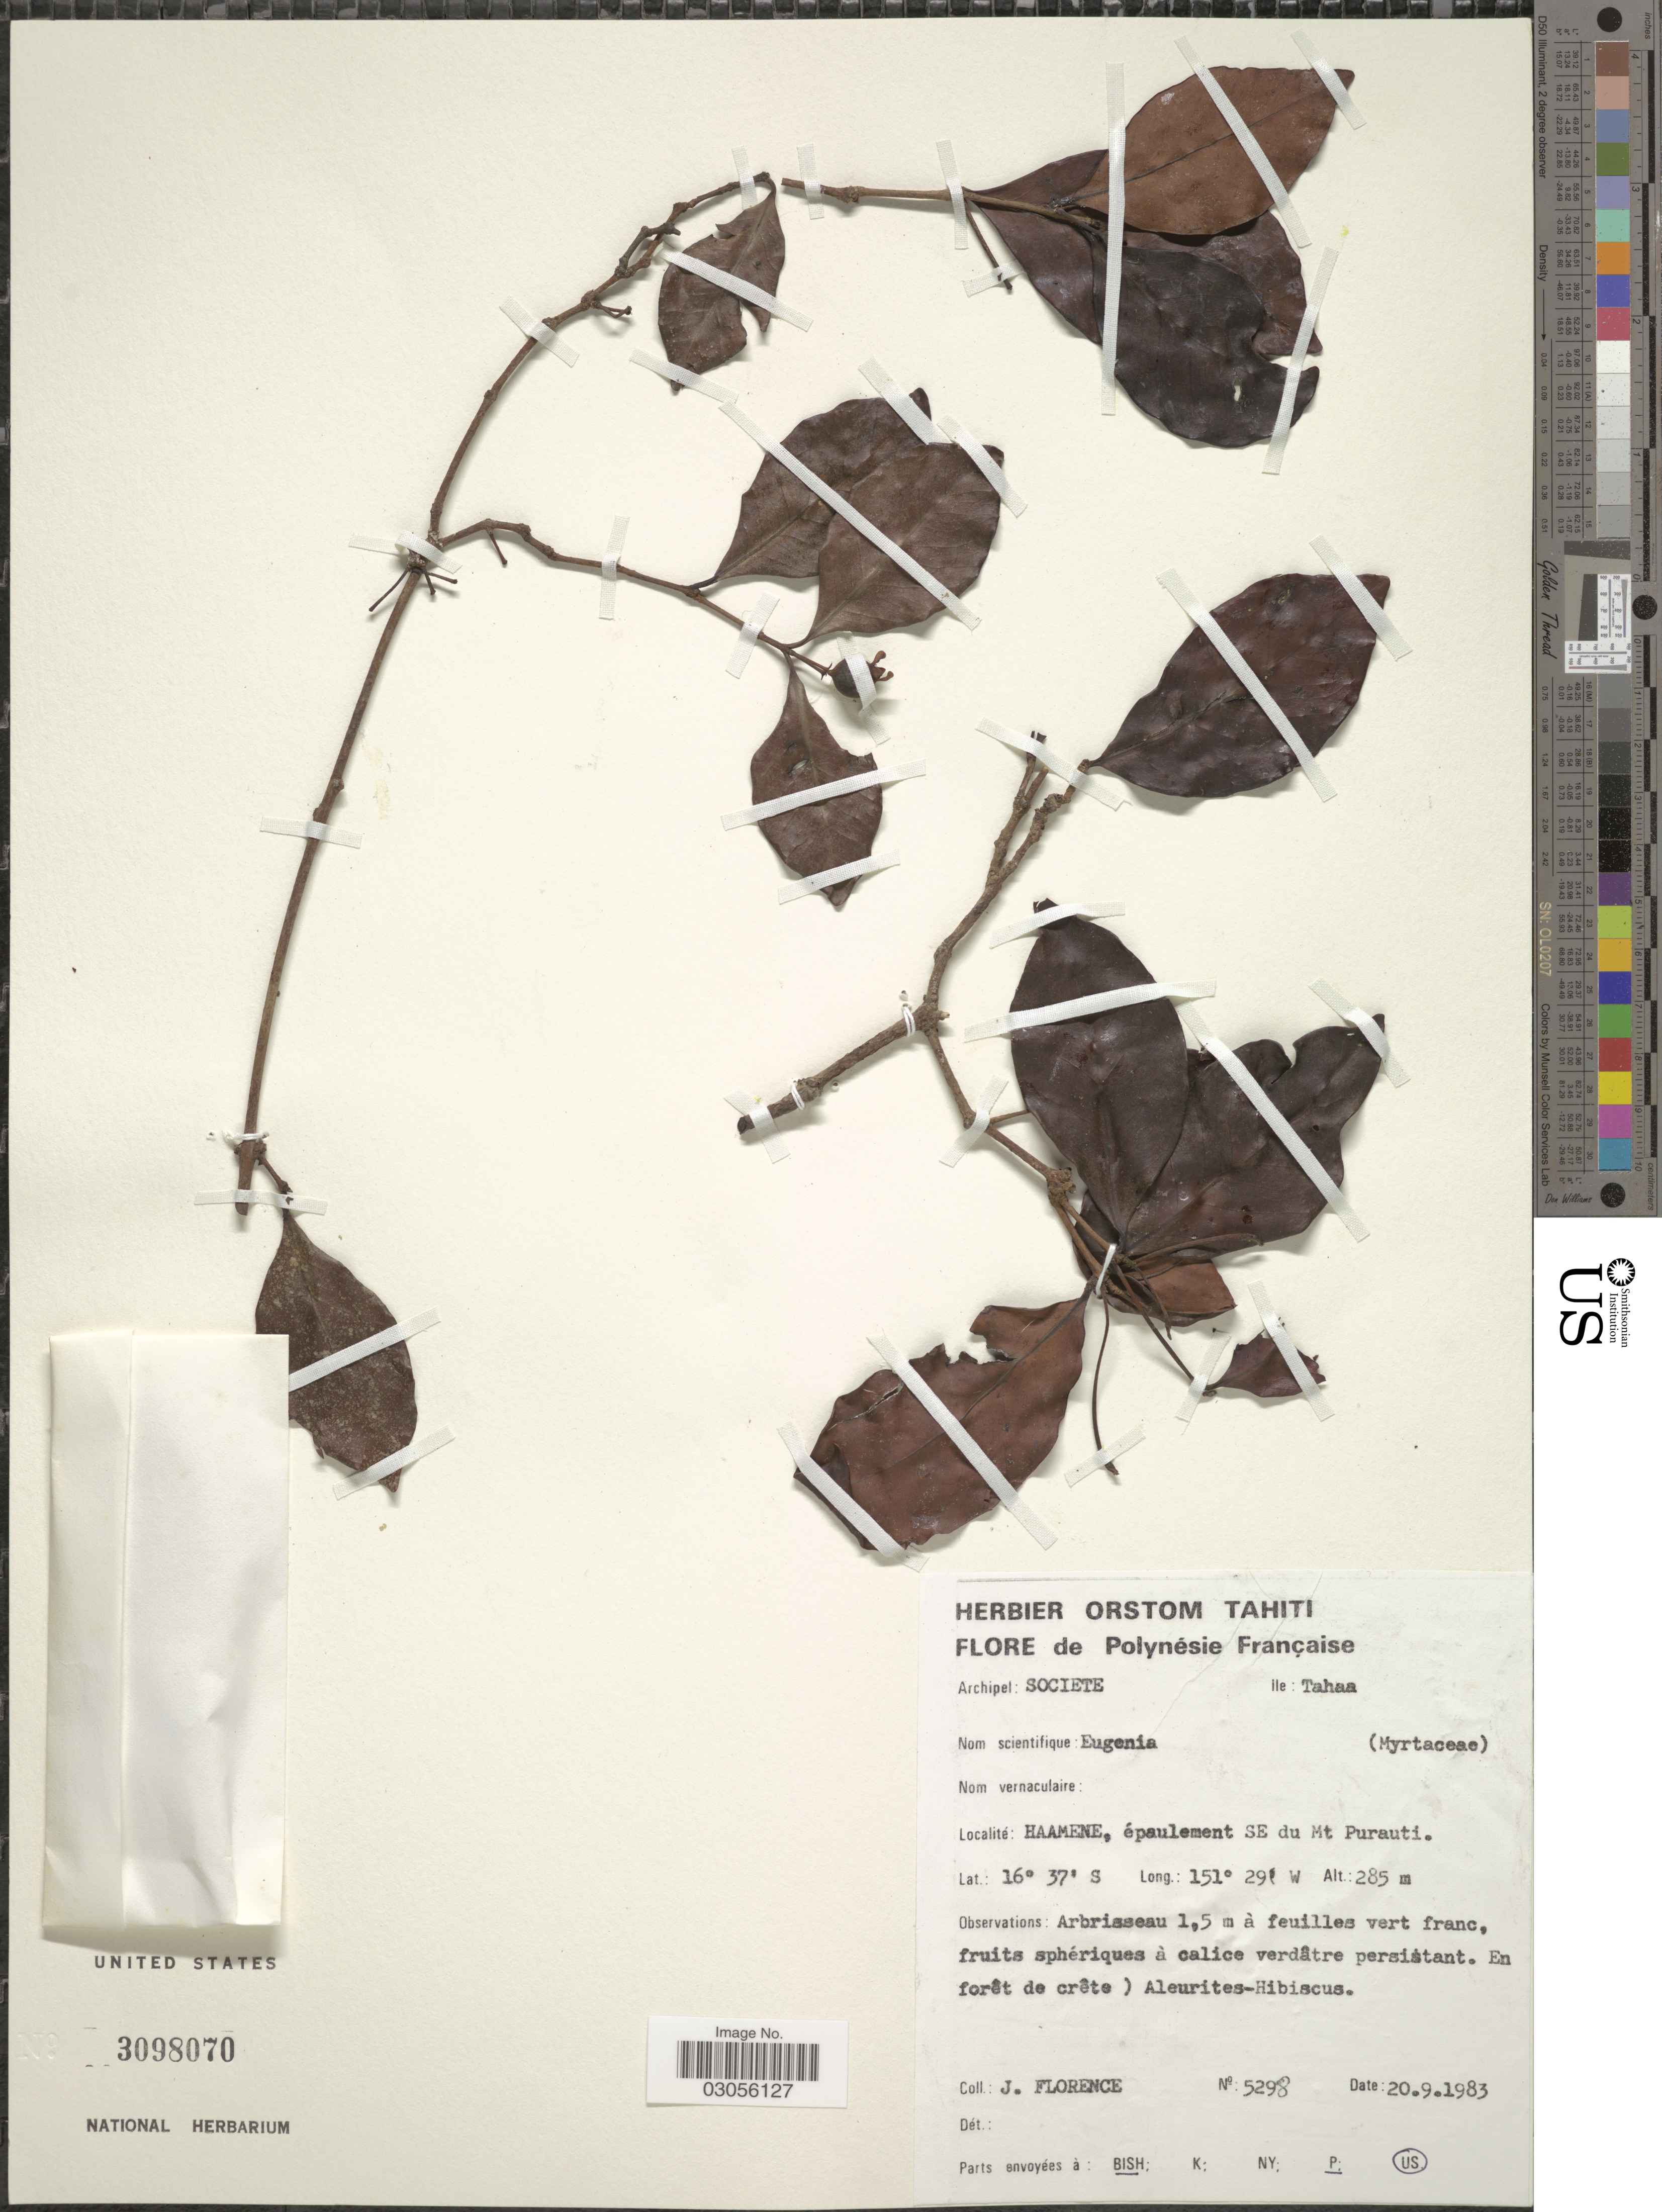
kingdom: Plantae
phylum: Tracheophyta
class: Magnoliopsida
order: Myrtales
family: Myrtaceae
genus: Eugenia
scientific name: Eugenia sp.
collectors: J. Florence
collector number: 5298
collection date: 1983-09-20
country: French Polynesia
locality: Archipel: Societe, Ile: Tahaa. Haamene, épaulement SE du Mt Purauti.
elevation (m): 285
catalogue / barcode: US 3098070